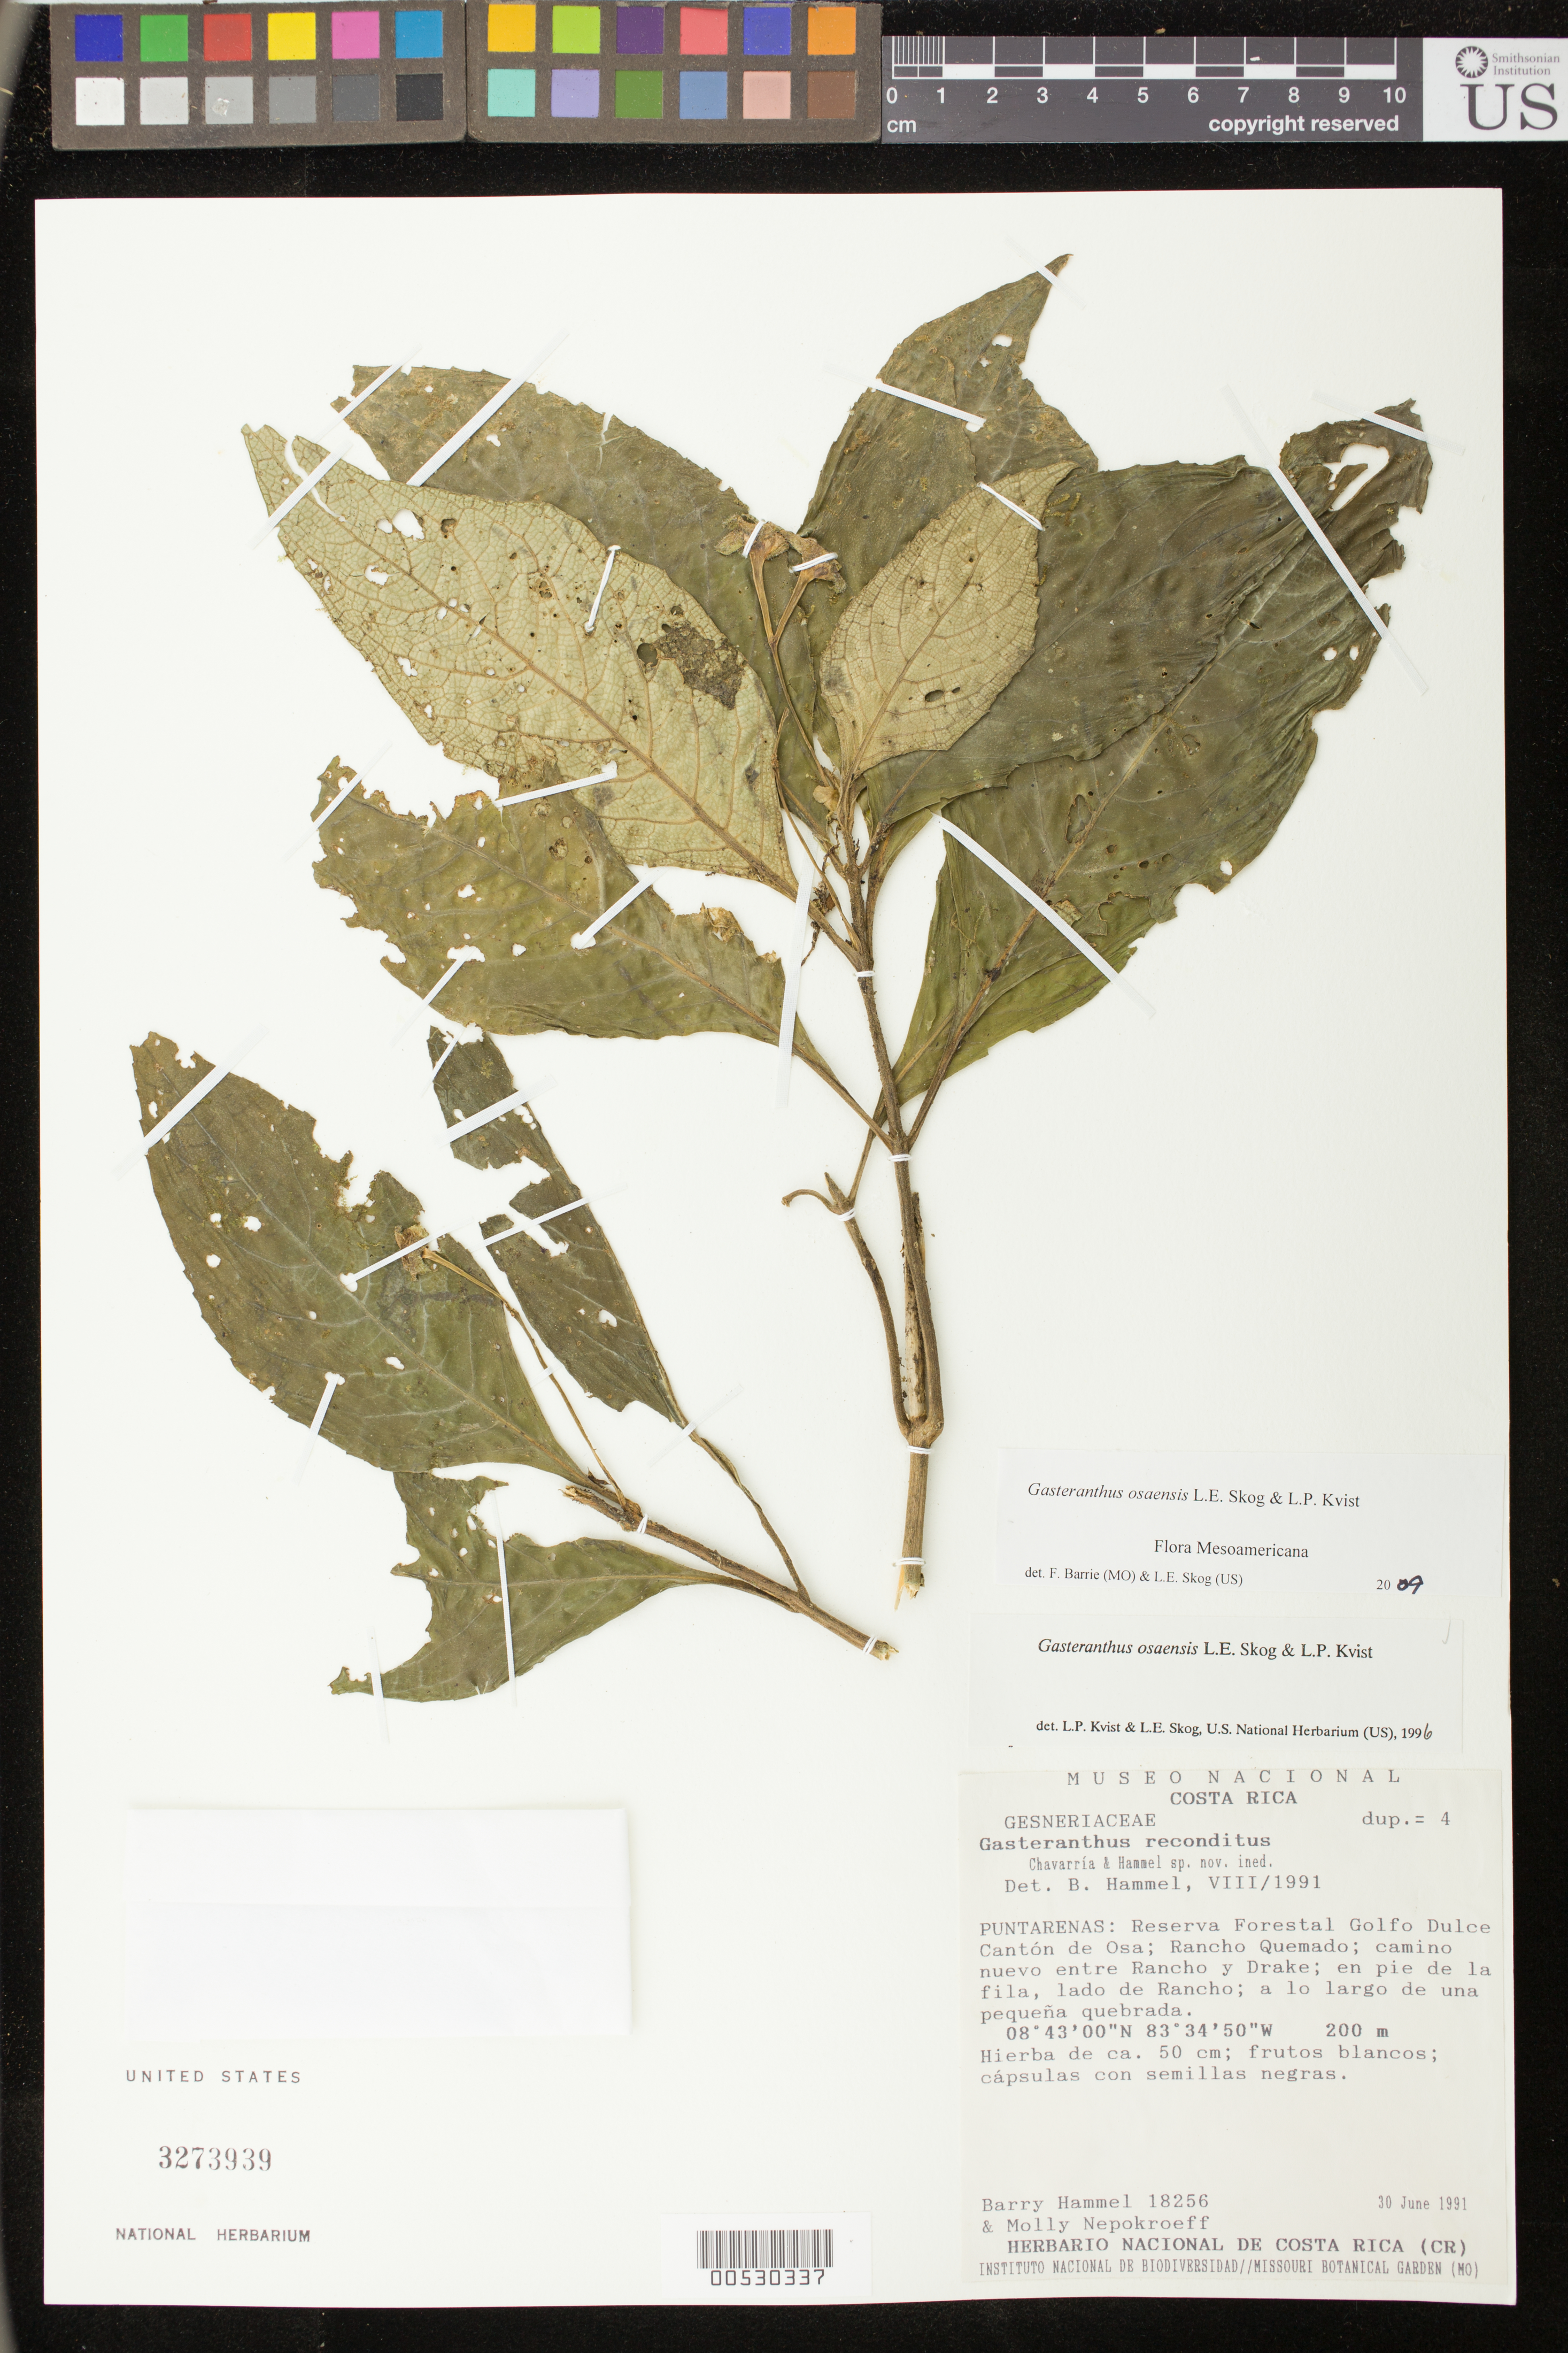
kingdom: Plantae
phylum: Tracheophyta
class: Magnoliopsida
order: Lamiales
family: Gesneriaceae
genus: Gasteranthus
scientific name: Gasteranthus osaensis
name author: L.E. Skog & L.P. Kvist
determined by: Skog, Laurence E.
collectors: B. Hammel & M. Nepokroeff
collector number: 18256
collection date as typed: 30 Jun 1991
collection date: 1991-06-30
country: Costa Rica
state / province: Puntarenas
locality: Reserva Forestal Golfo Dulce, Cantón de Osa; Rancho Quemado; camino nuevo entre Rancho y Drake; en pie de la fila, lado de Rancho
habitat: a lo largo de una pequeña quebrada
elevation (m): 200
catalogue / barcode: US 3273939